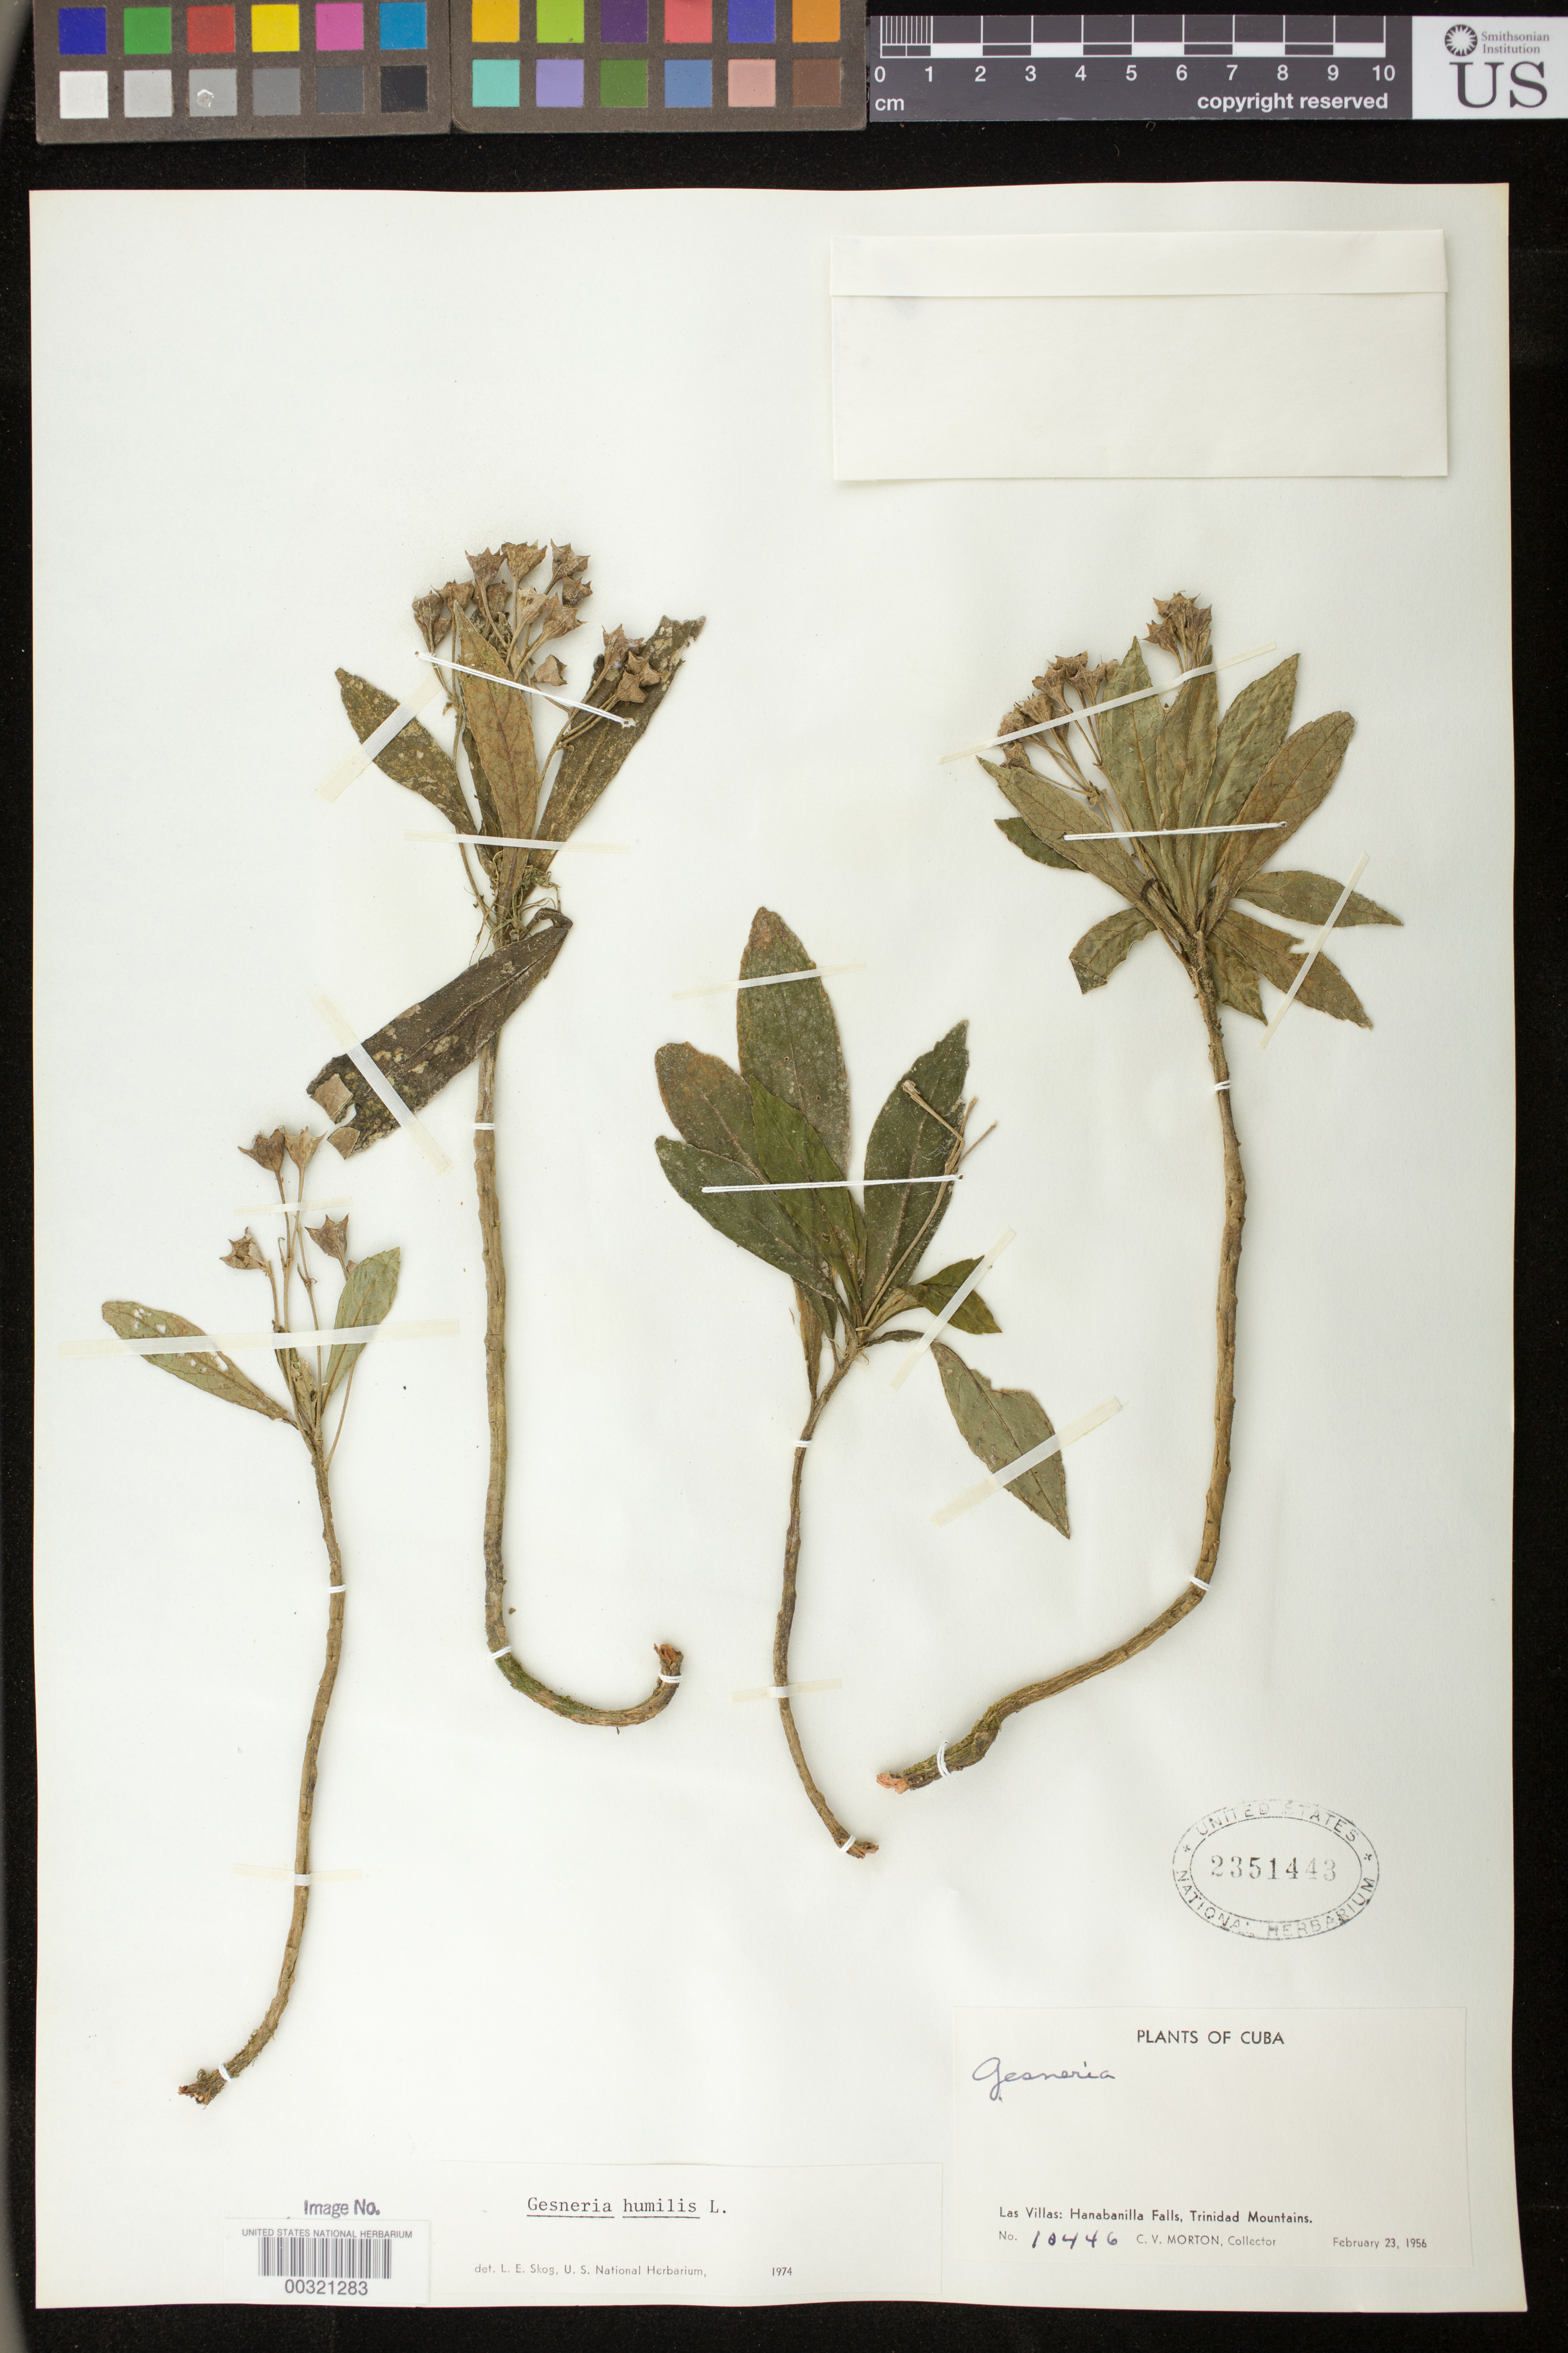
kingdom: Plantae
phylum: Tracheophyta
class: Magnoliopsida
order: Lamiales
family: Gesneriaceae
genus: Gesneria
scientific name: Gesneria humilis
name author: L.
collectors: C. V. Morton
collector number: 10446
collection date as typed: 23 Feb 1956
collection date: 1956-02-23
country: Cuba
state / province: Las Villas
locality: Hanabanilla Falls, Trinidad Mountains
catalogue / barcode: US 2351443